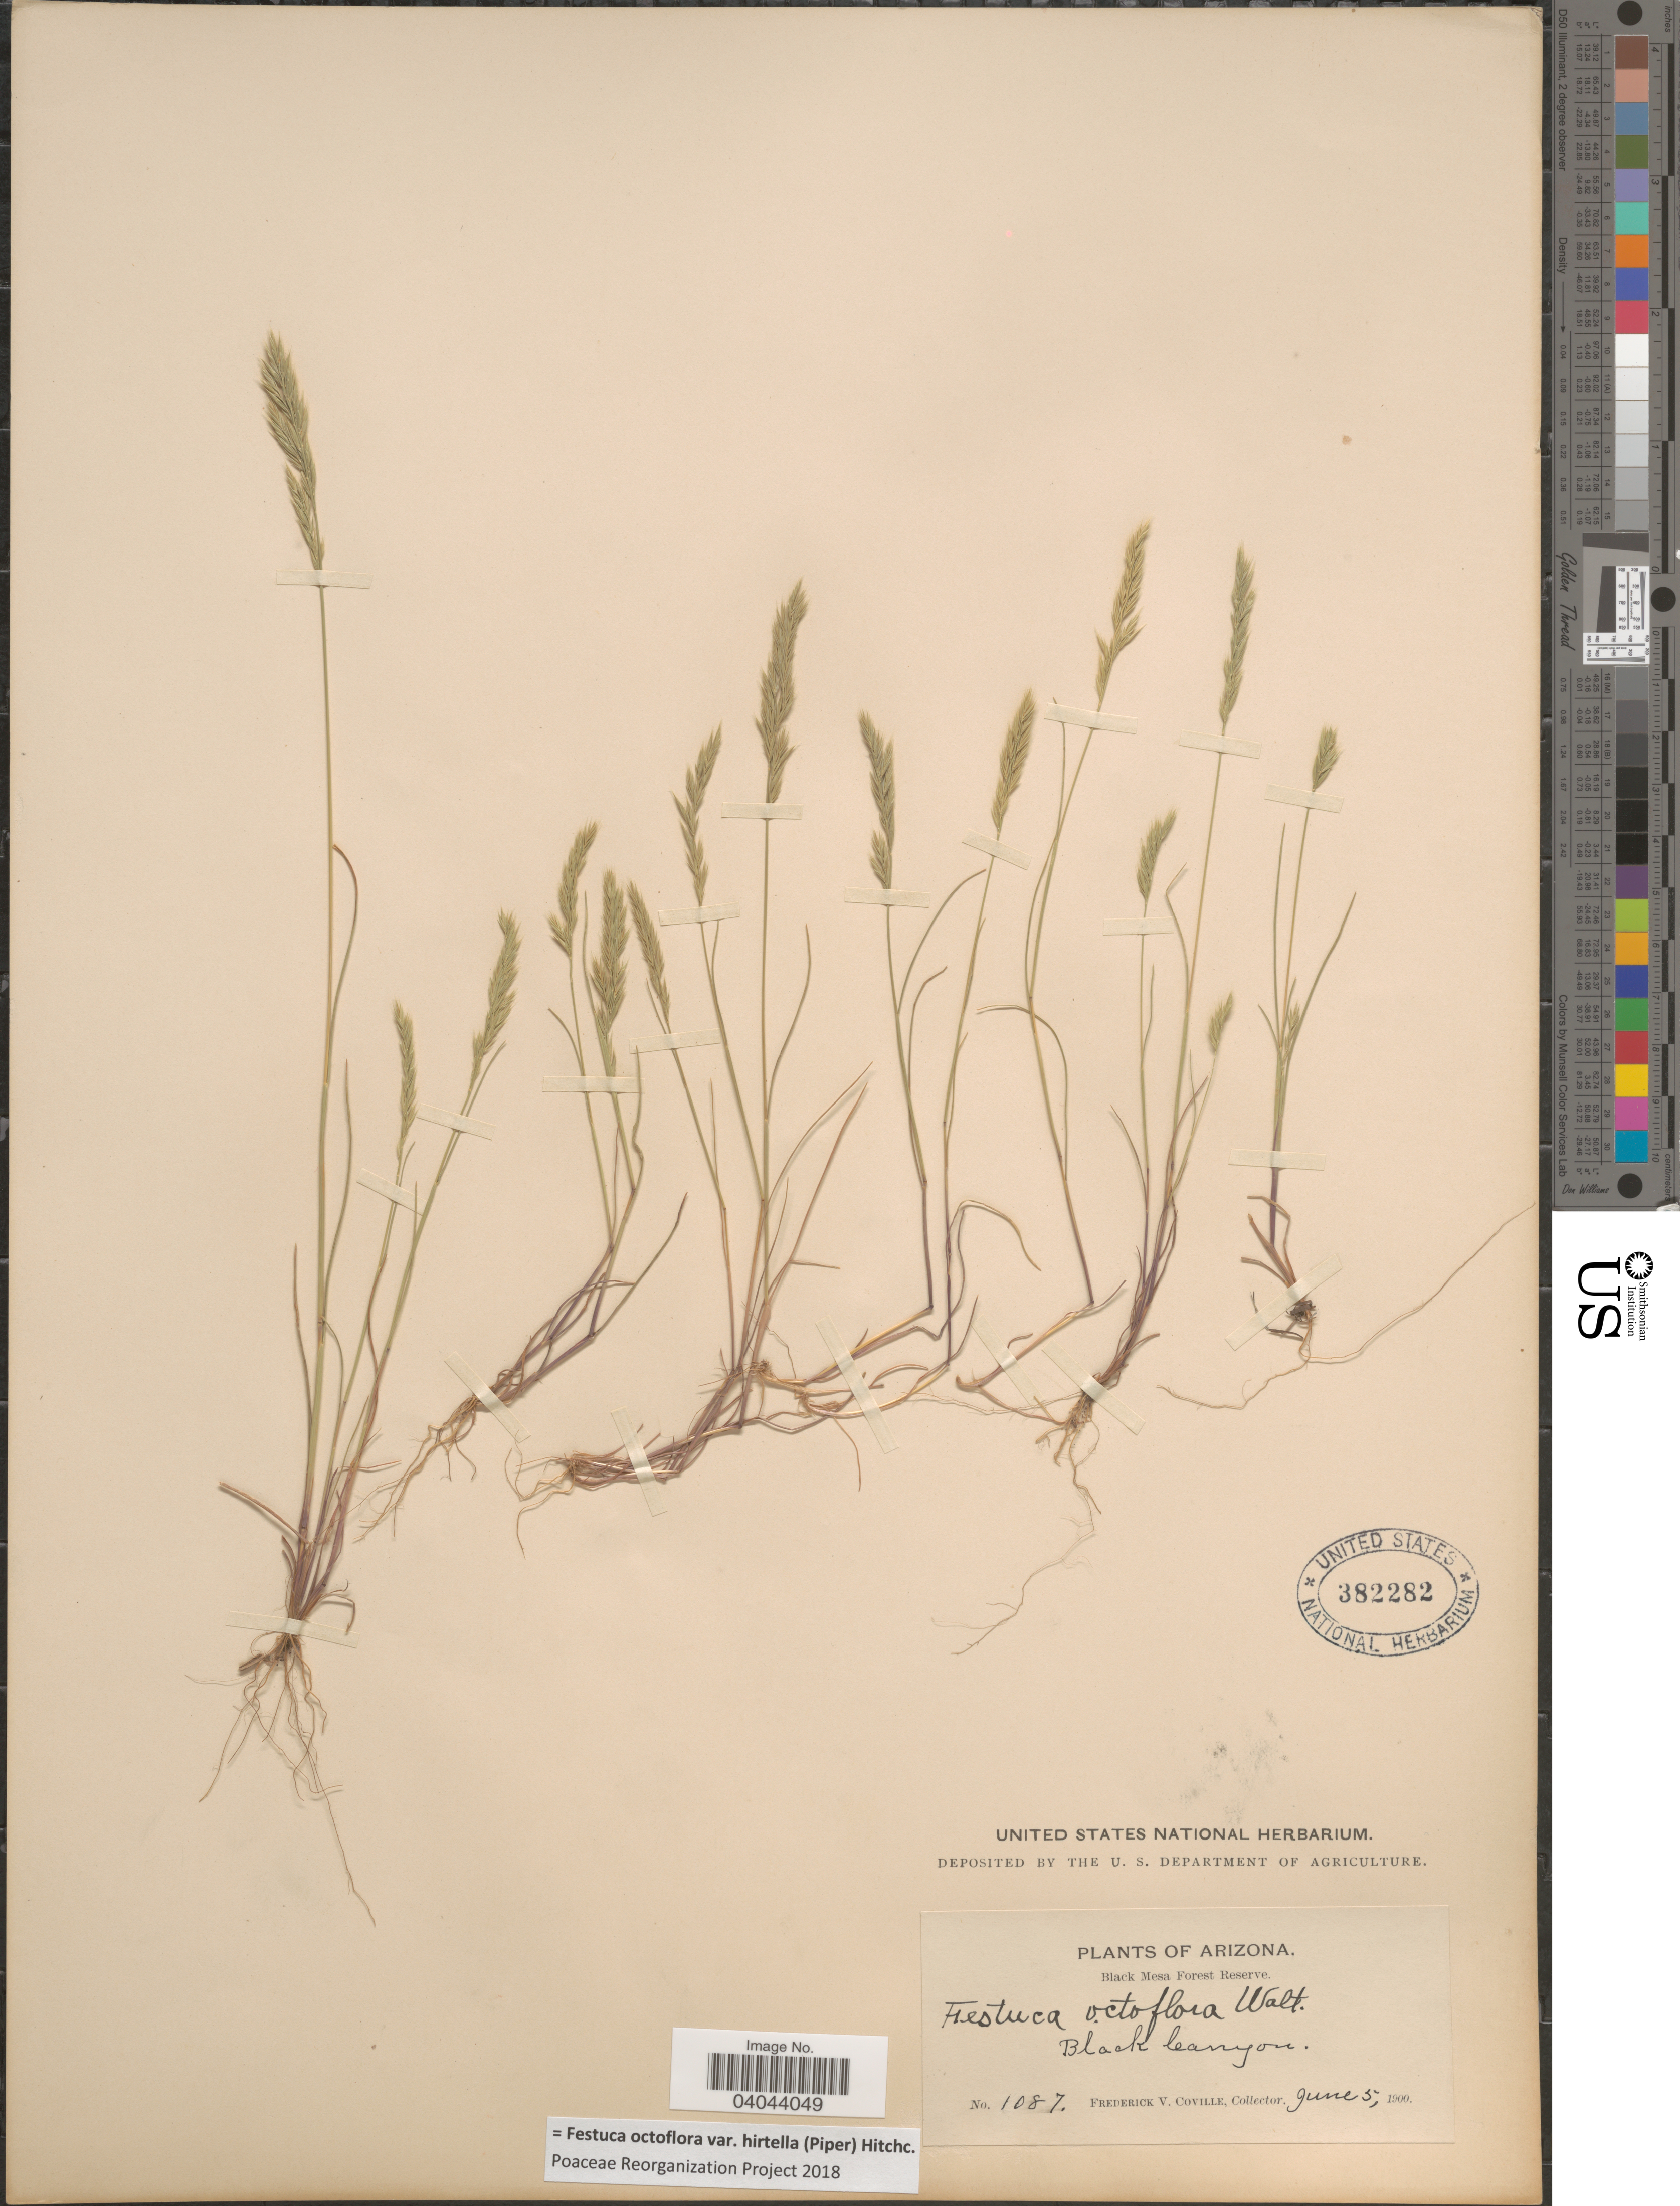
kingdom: Plantae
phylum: Tracheophyta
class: Liliopsida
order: Poales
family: Poaceae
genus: Festuca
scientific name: Festuca octoflora var. hirtella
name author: Piper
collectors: F. V. Coville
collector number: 1087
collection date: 1900-06-05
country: United States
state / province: Arizona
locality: Black Mesa Forest Reserve. Black Canyon.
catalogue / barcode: US 382282